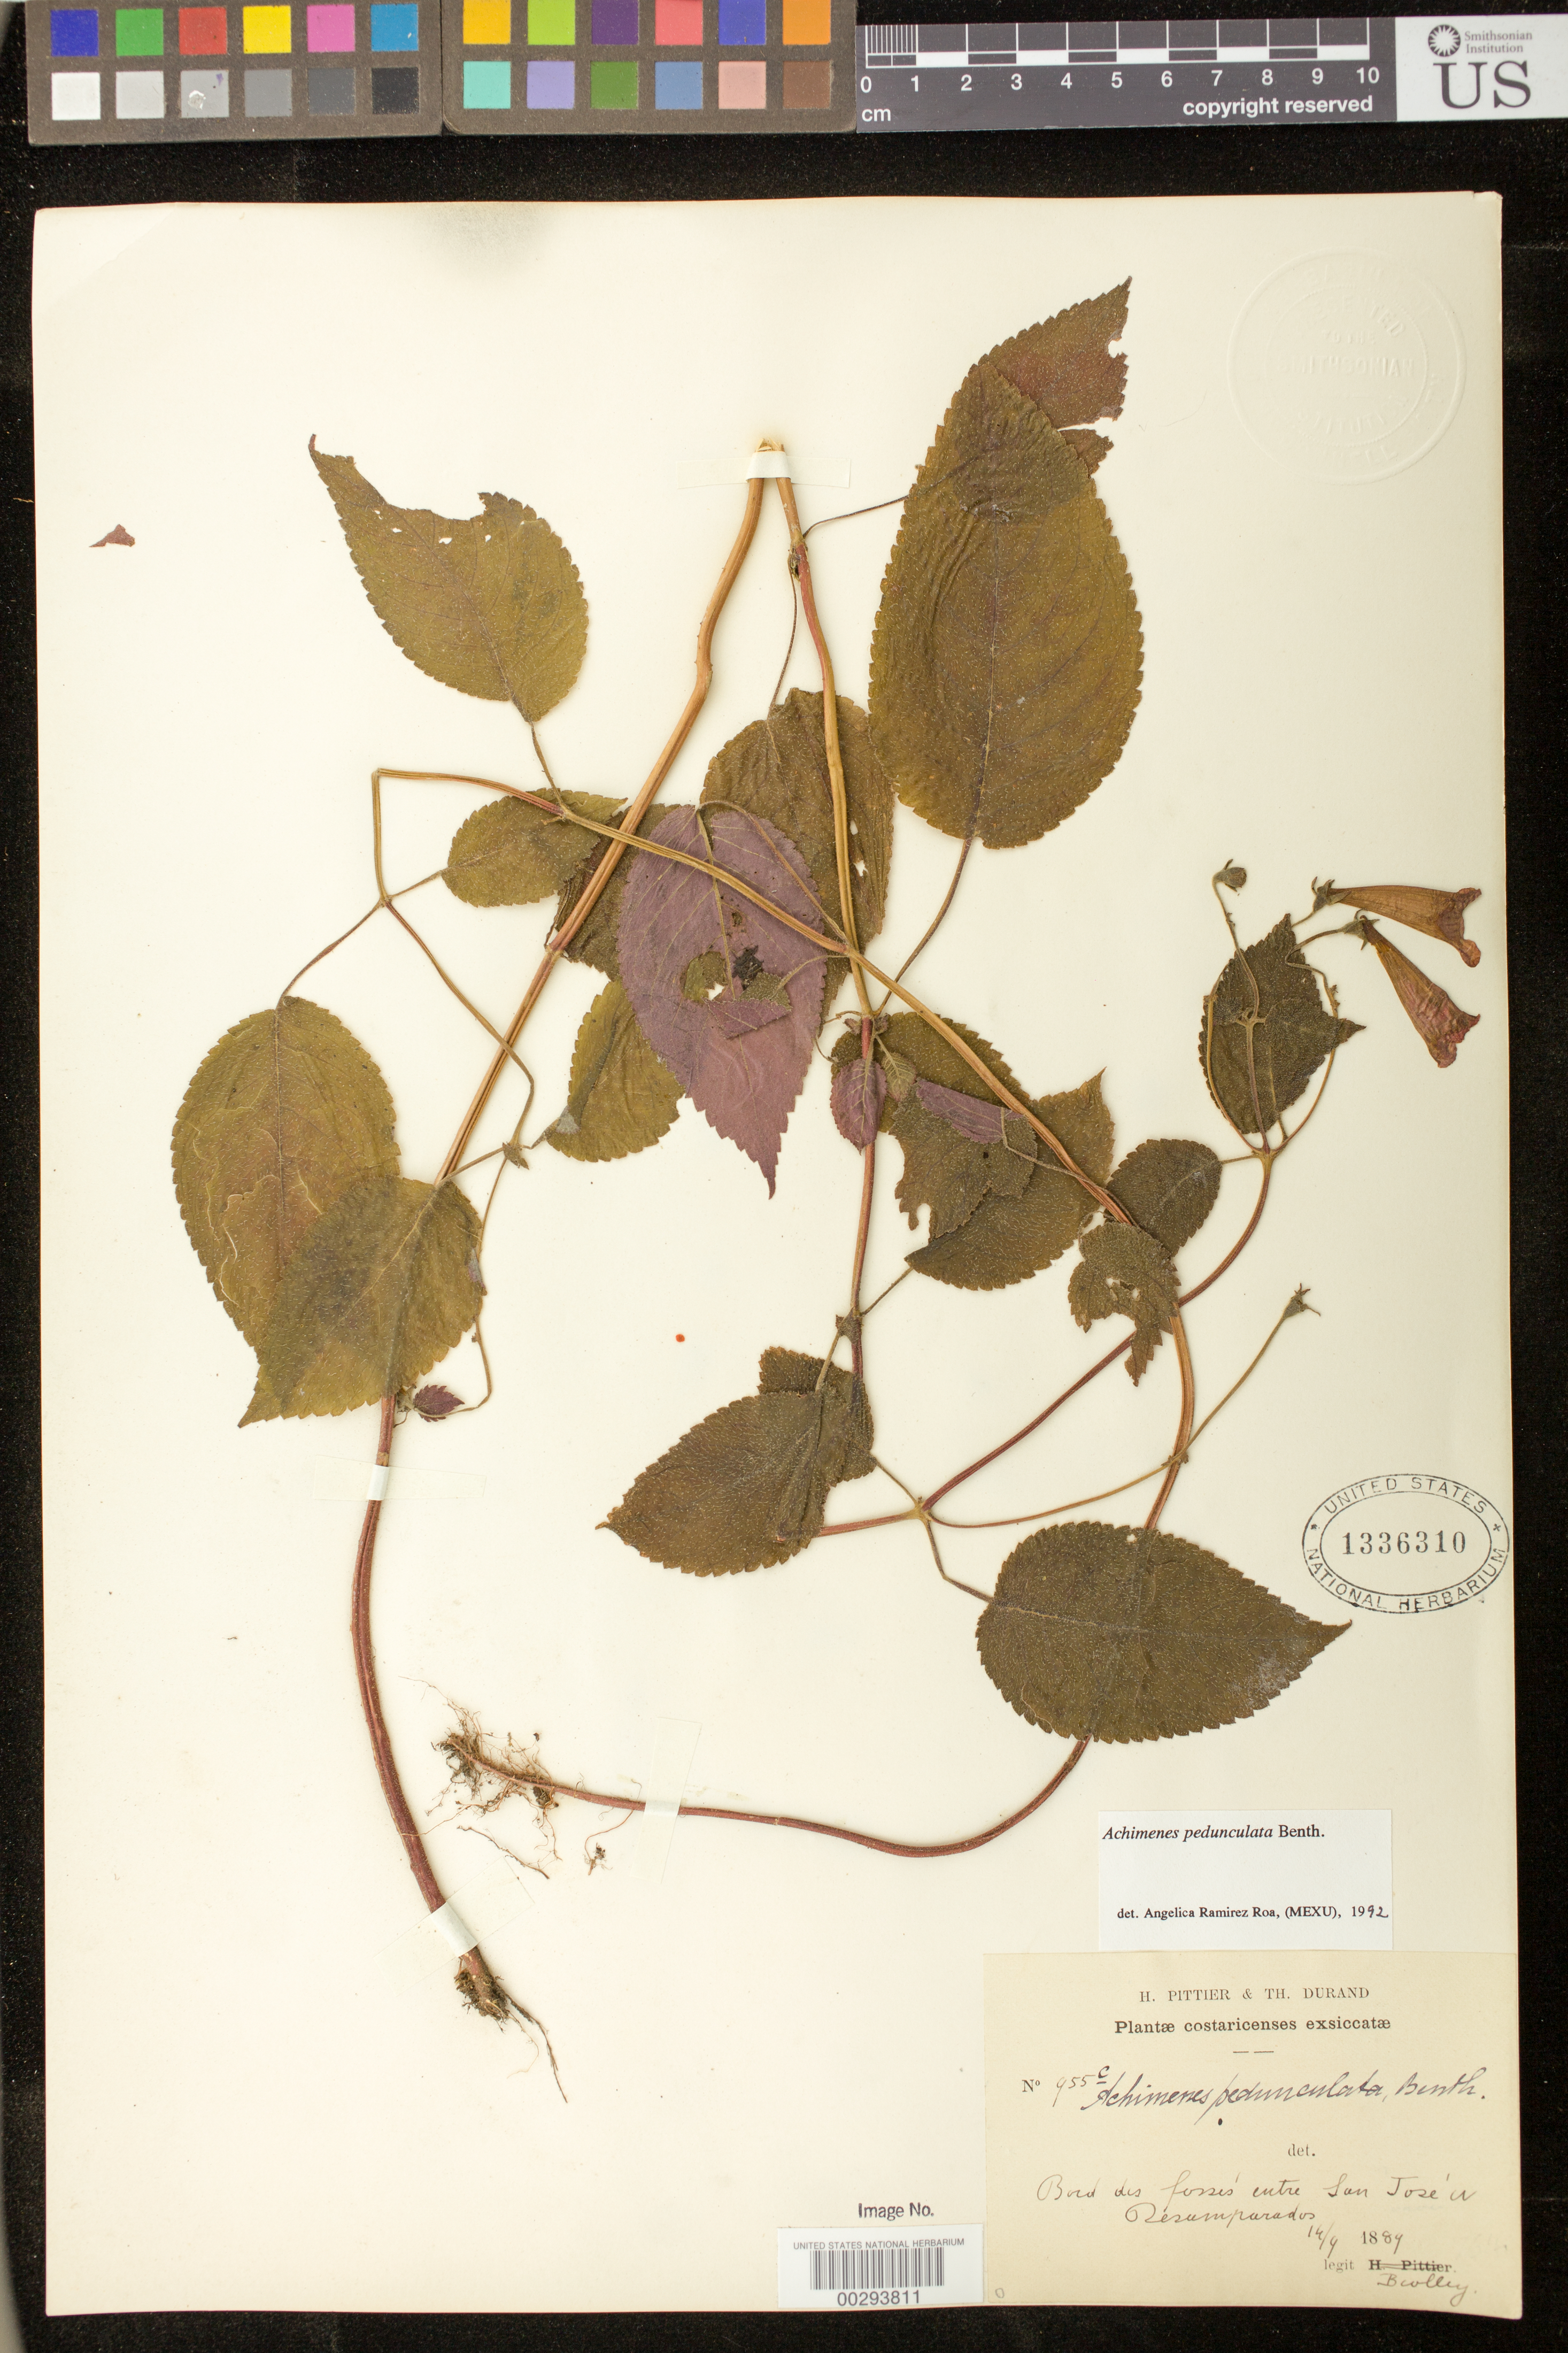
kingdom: Plantae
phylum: Tracheophyta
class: Magnoliopsida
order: Lamiales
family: Gesneriaceae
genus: Achimenes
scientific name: Achimenes pedunculata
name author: Benth.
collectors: P. Biolley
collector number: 955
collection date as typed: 14 Sep 1889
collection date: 1889-09-14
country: Costa Rica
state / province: San José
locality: Between San Jose and Desumparados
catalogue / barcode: US 1336310